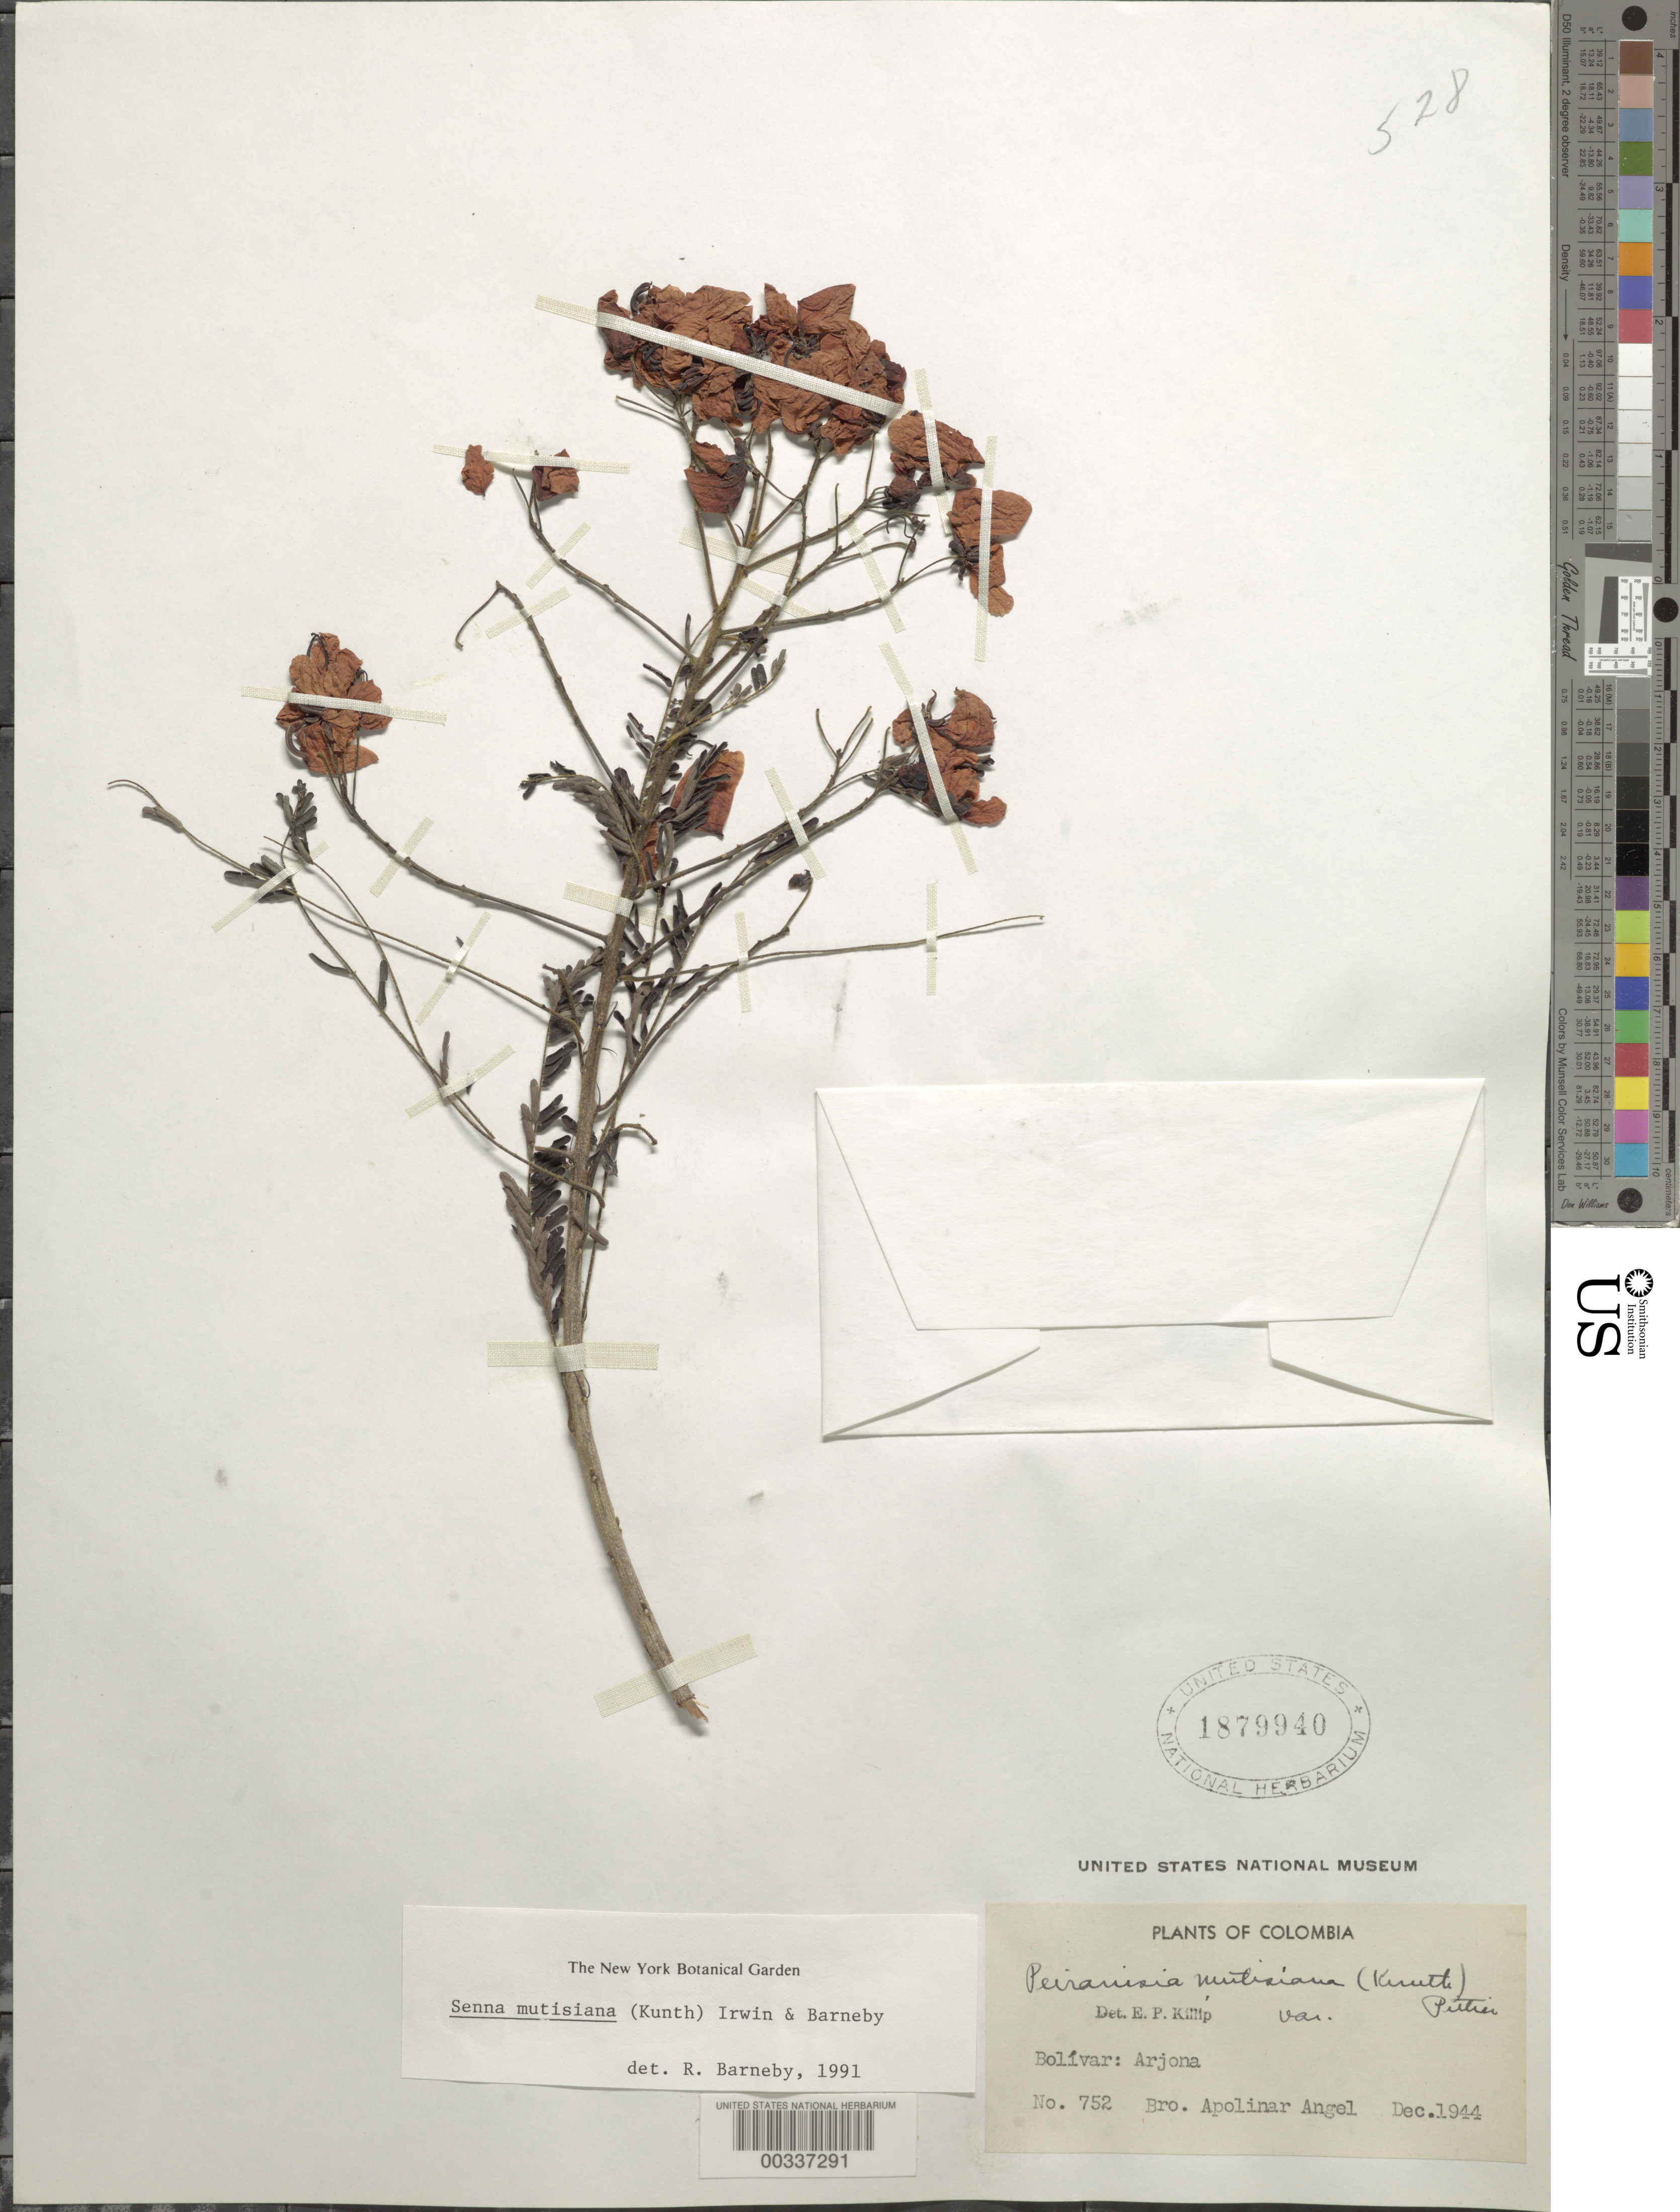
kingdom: Plantae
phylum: Tracheophyta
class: Magnoliopsida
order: Fabales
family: Fabaceae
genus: Senna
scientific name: Senna mutisiana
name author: (Kunth) H.S. Irwin & Barneby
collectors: B. Apollinar Angel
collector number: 752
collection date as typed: Dec 1944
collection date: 1944-12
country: Colombia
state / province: Bolívar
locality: Arjona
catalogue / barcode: US 1879940